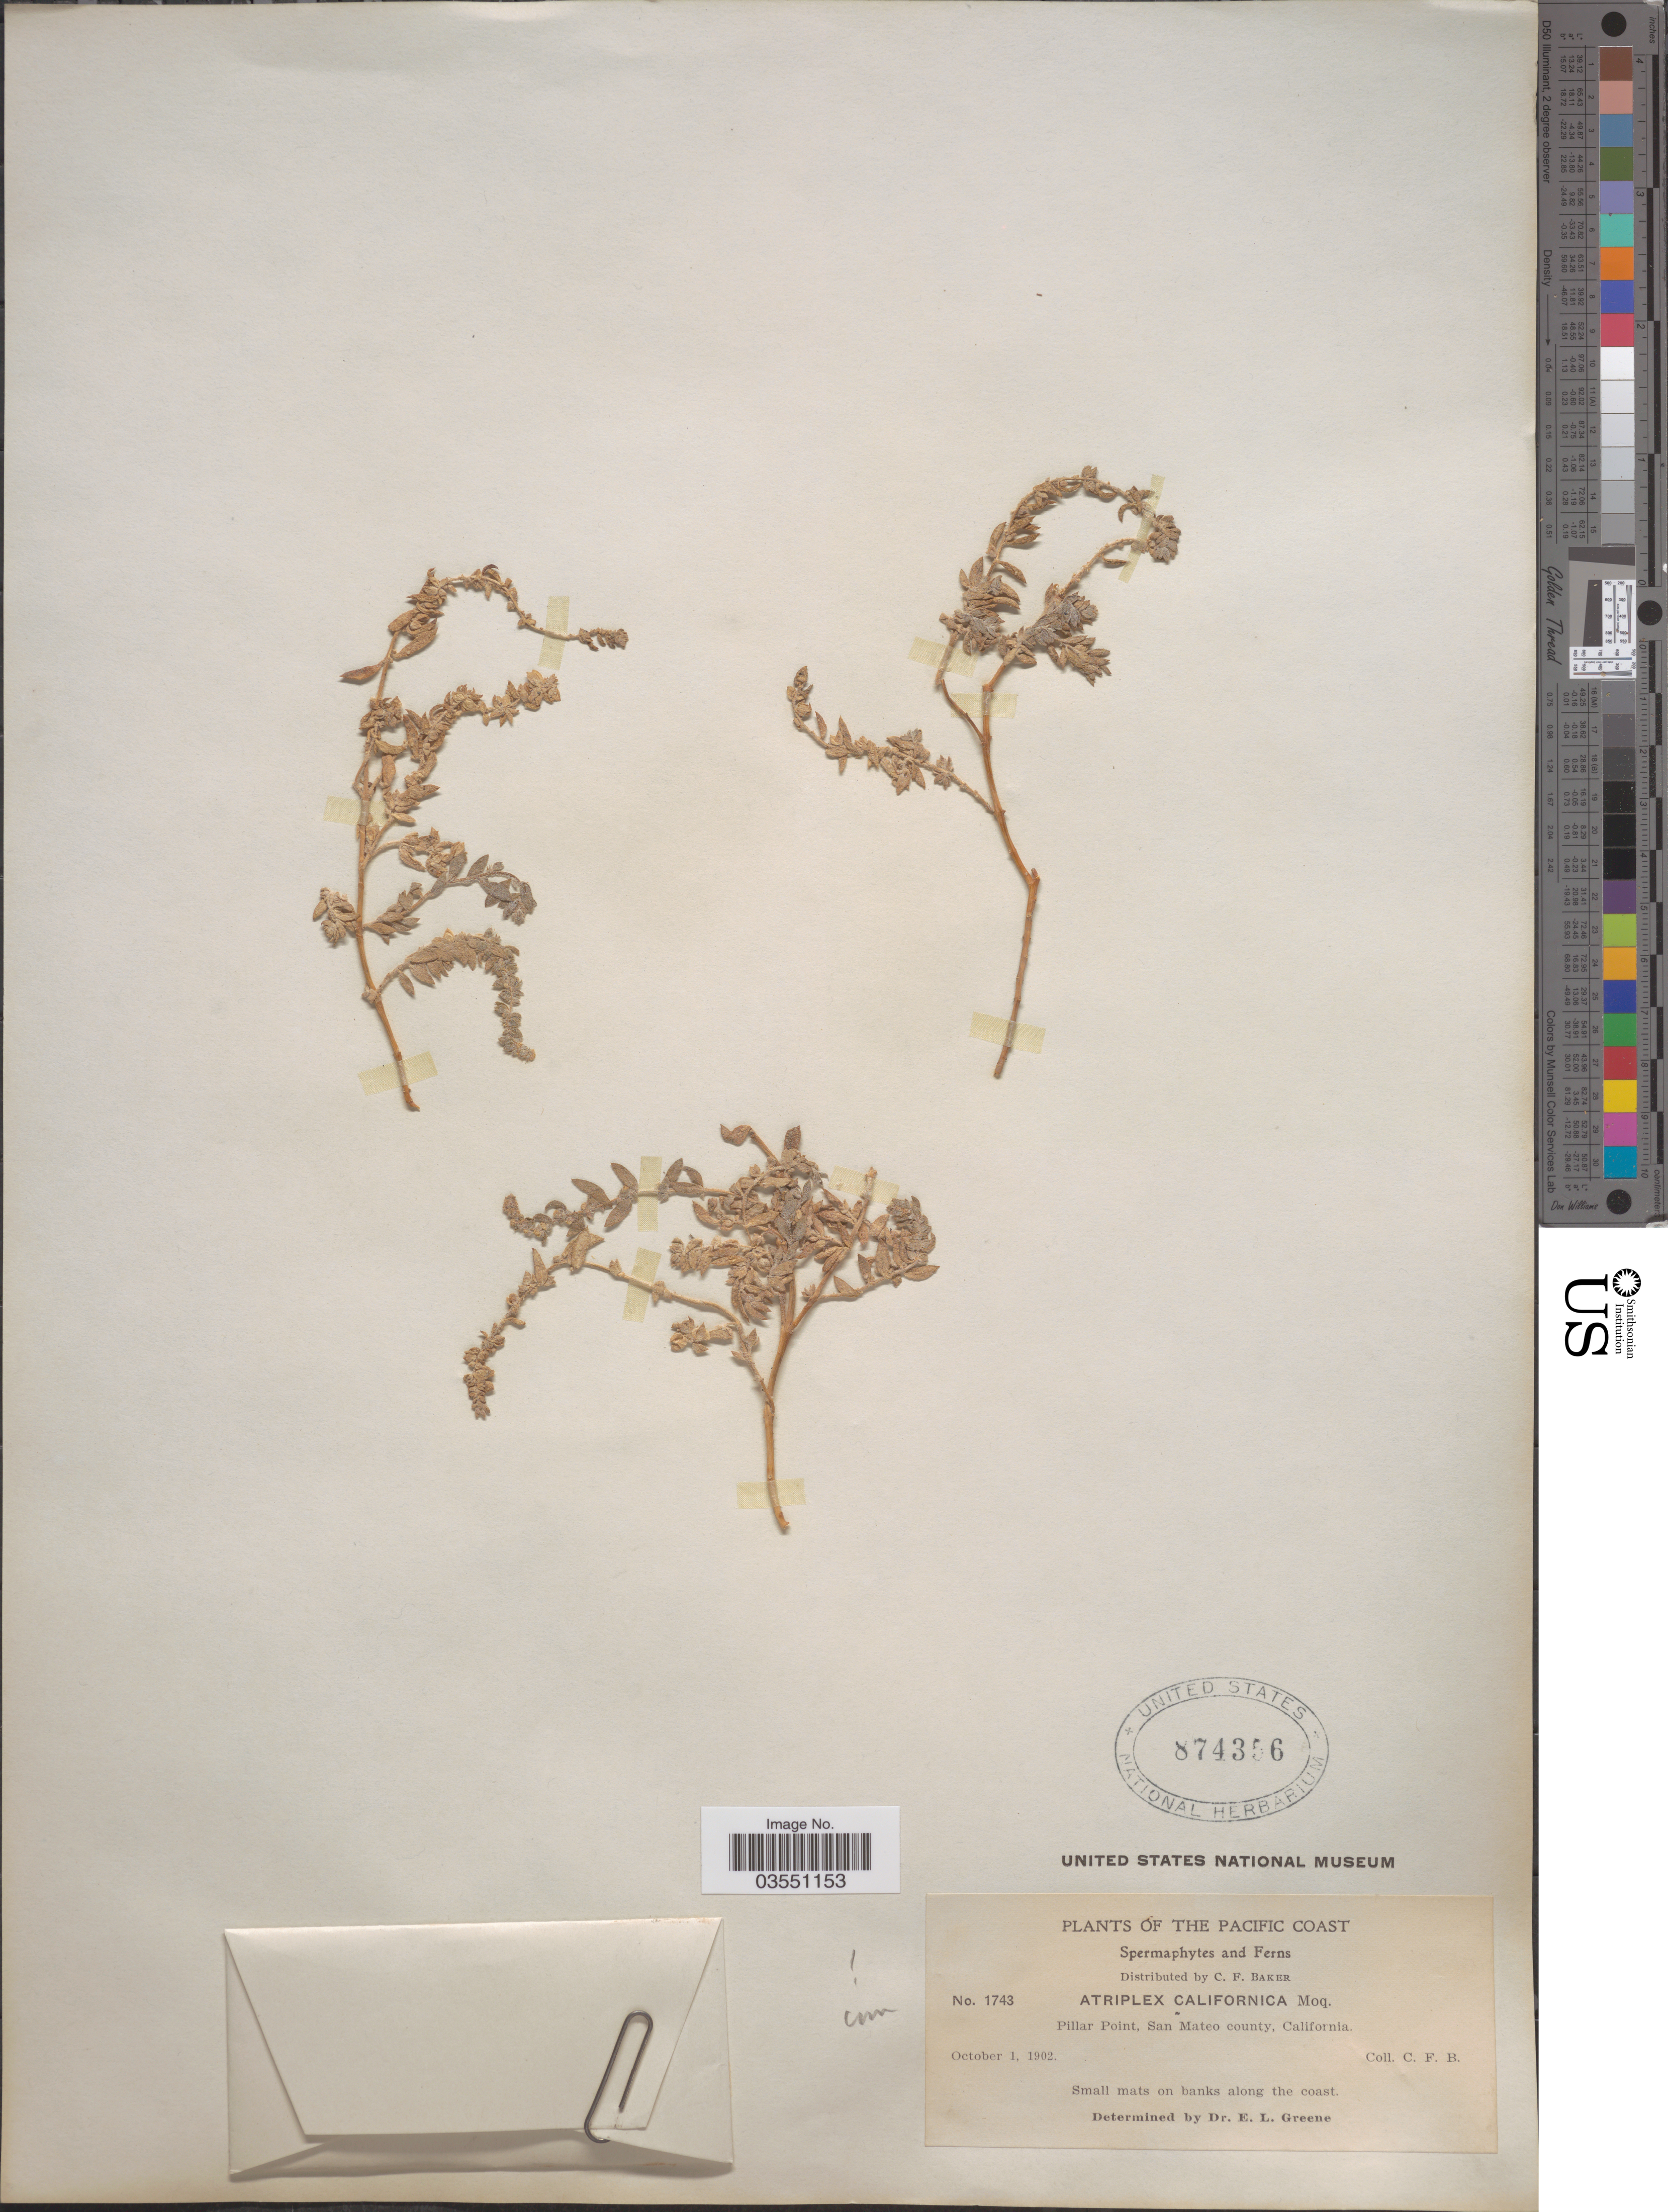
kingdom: Plantae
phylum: Tracheophyta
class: Magnoliopsida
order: Caryophyllales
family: Amaranthaceae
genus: Extriplex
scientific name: Extriplex californica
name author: (Moq.) E.H. Zacharias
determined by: Strong, Mark T., (BOT), Smithsonian Institution - National Museum of Natural History (UNITED STATES)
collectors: C. F. Baker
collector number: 1743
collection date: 1902-10-01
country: United States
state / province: California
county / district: San Mateo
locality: The Pacific Coast. Pillar Point, San Mateo County.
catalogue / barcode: US 874356